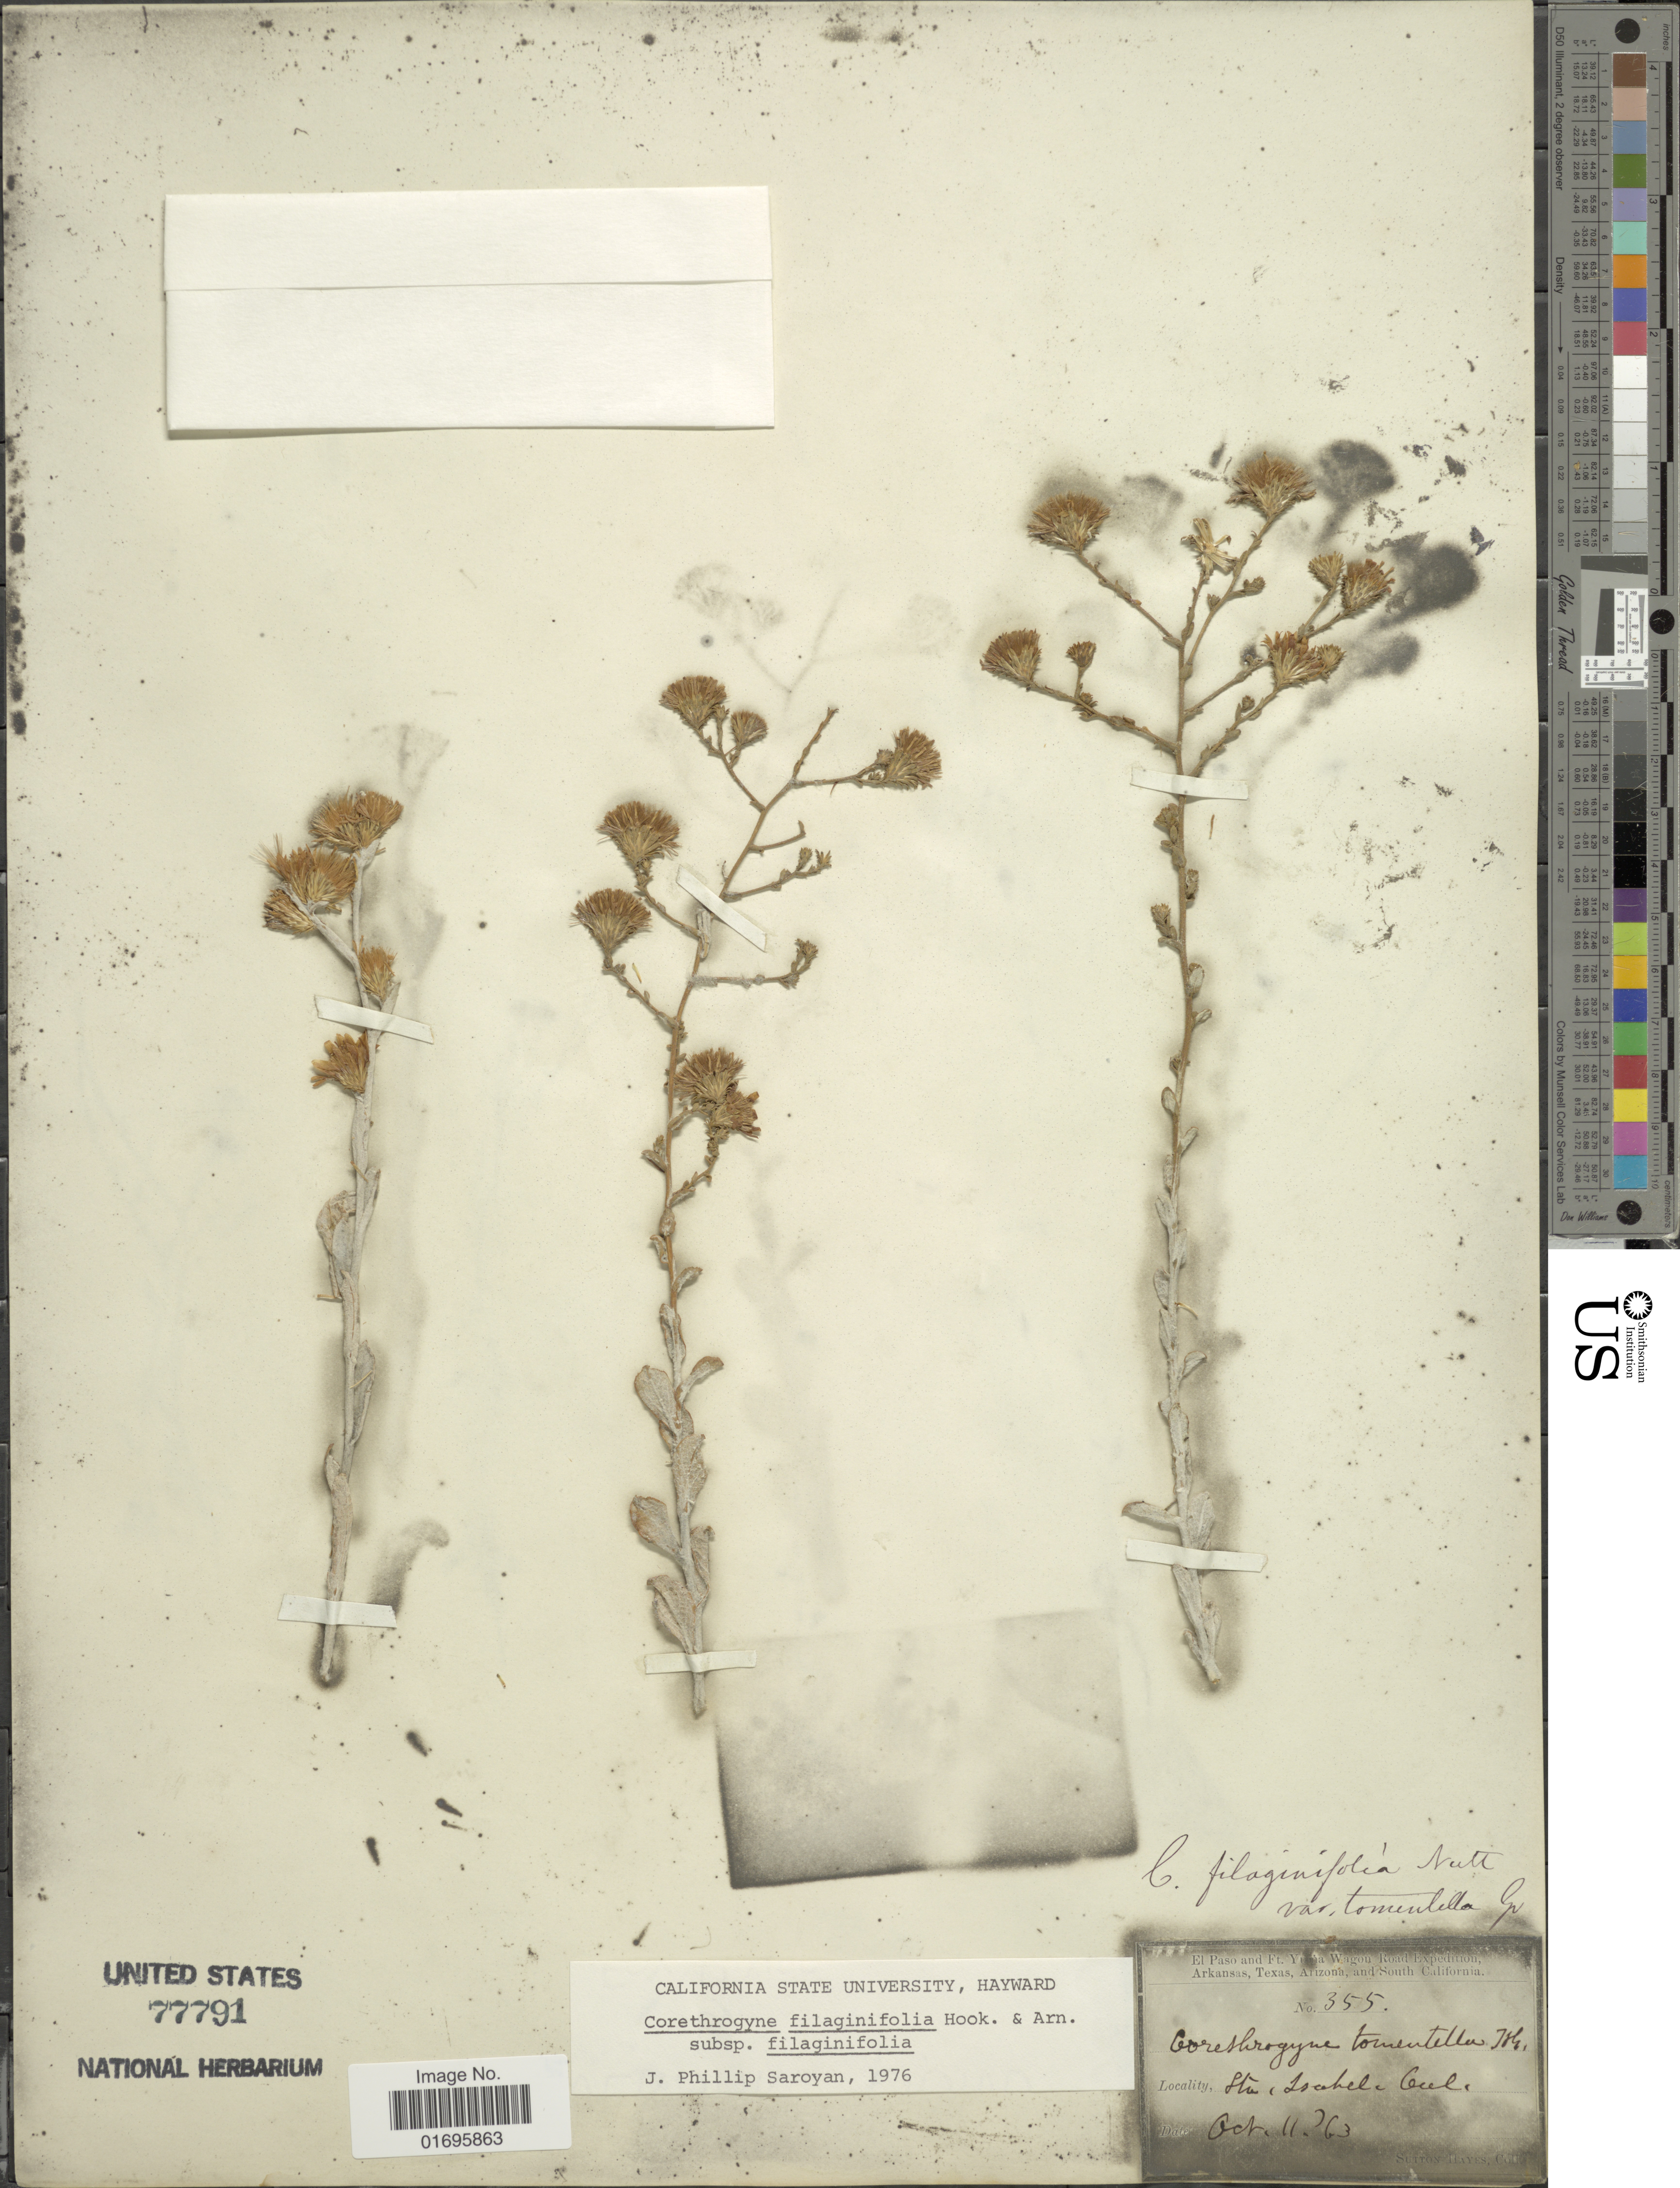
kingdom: Plantae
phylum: Tracheophyta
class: Magnoliopsida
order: Asterales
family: Asteraceae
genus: Corethrogyne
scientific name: Corethrogyne filaginifolia var. filaginifolia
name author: (Hook.) Nutt.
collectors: S. Hayes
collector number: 355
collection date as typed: Transcribed d/m/y: 11/10/63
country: United States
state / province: California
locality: Sta. Isabel, Cal.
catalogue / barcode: US 77791